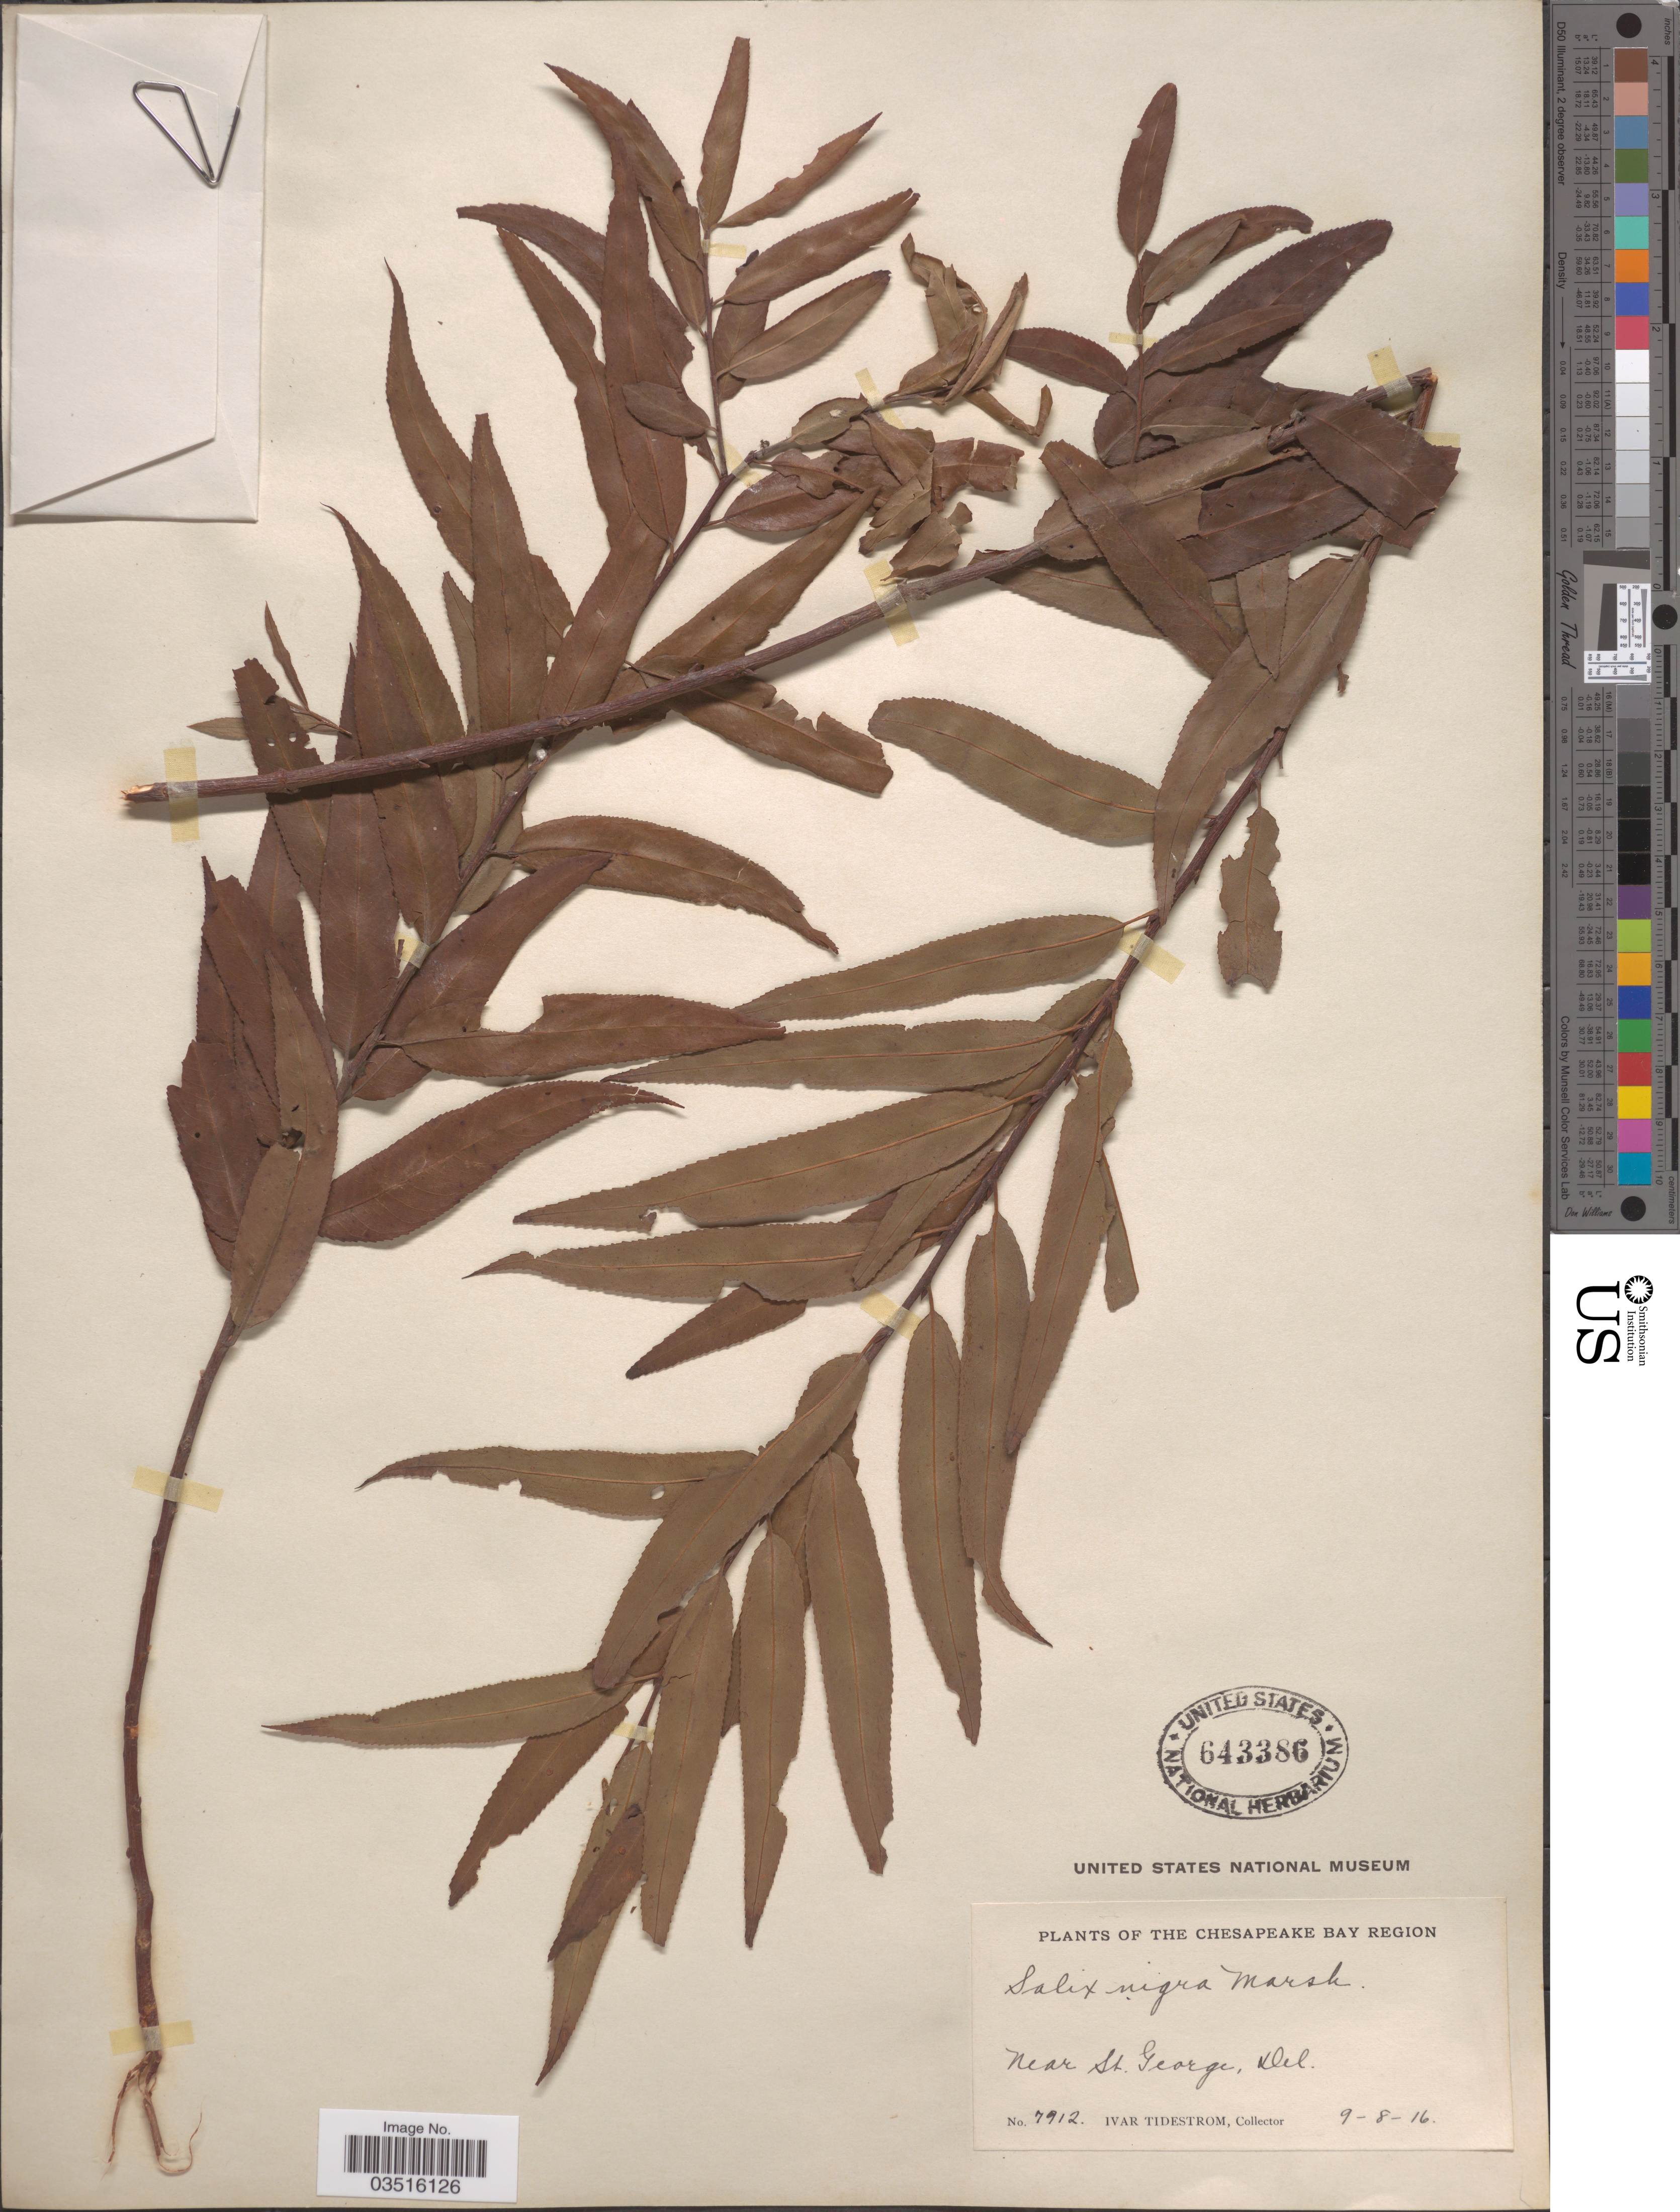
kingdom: Plantae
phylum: Tracheophyta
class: Magnoliopsida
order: Malpighiales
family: Salicaceae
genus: Salix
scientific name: Salix nigra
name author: Marshall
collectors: I. F. Tidestrom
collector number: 7912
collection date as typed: Transcribed d/m/y: 8/9/16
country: United States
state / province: Delaware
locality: The Chesapeake Bay Region. Near St. George.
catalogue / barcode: US 643386